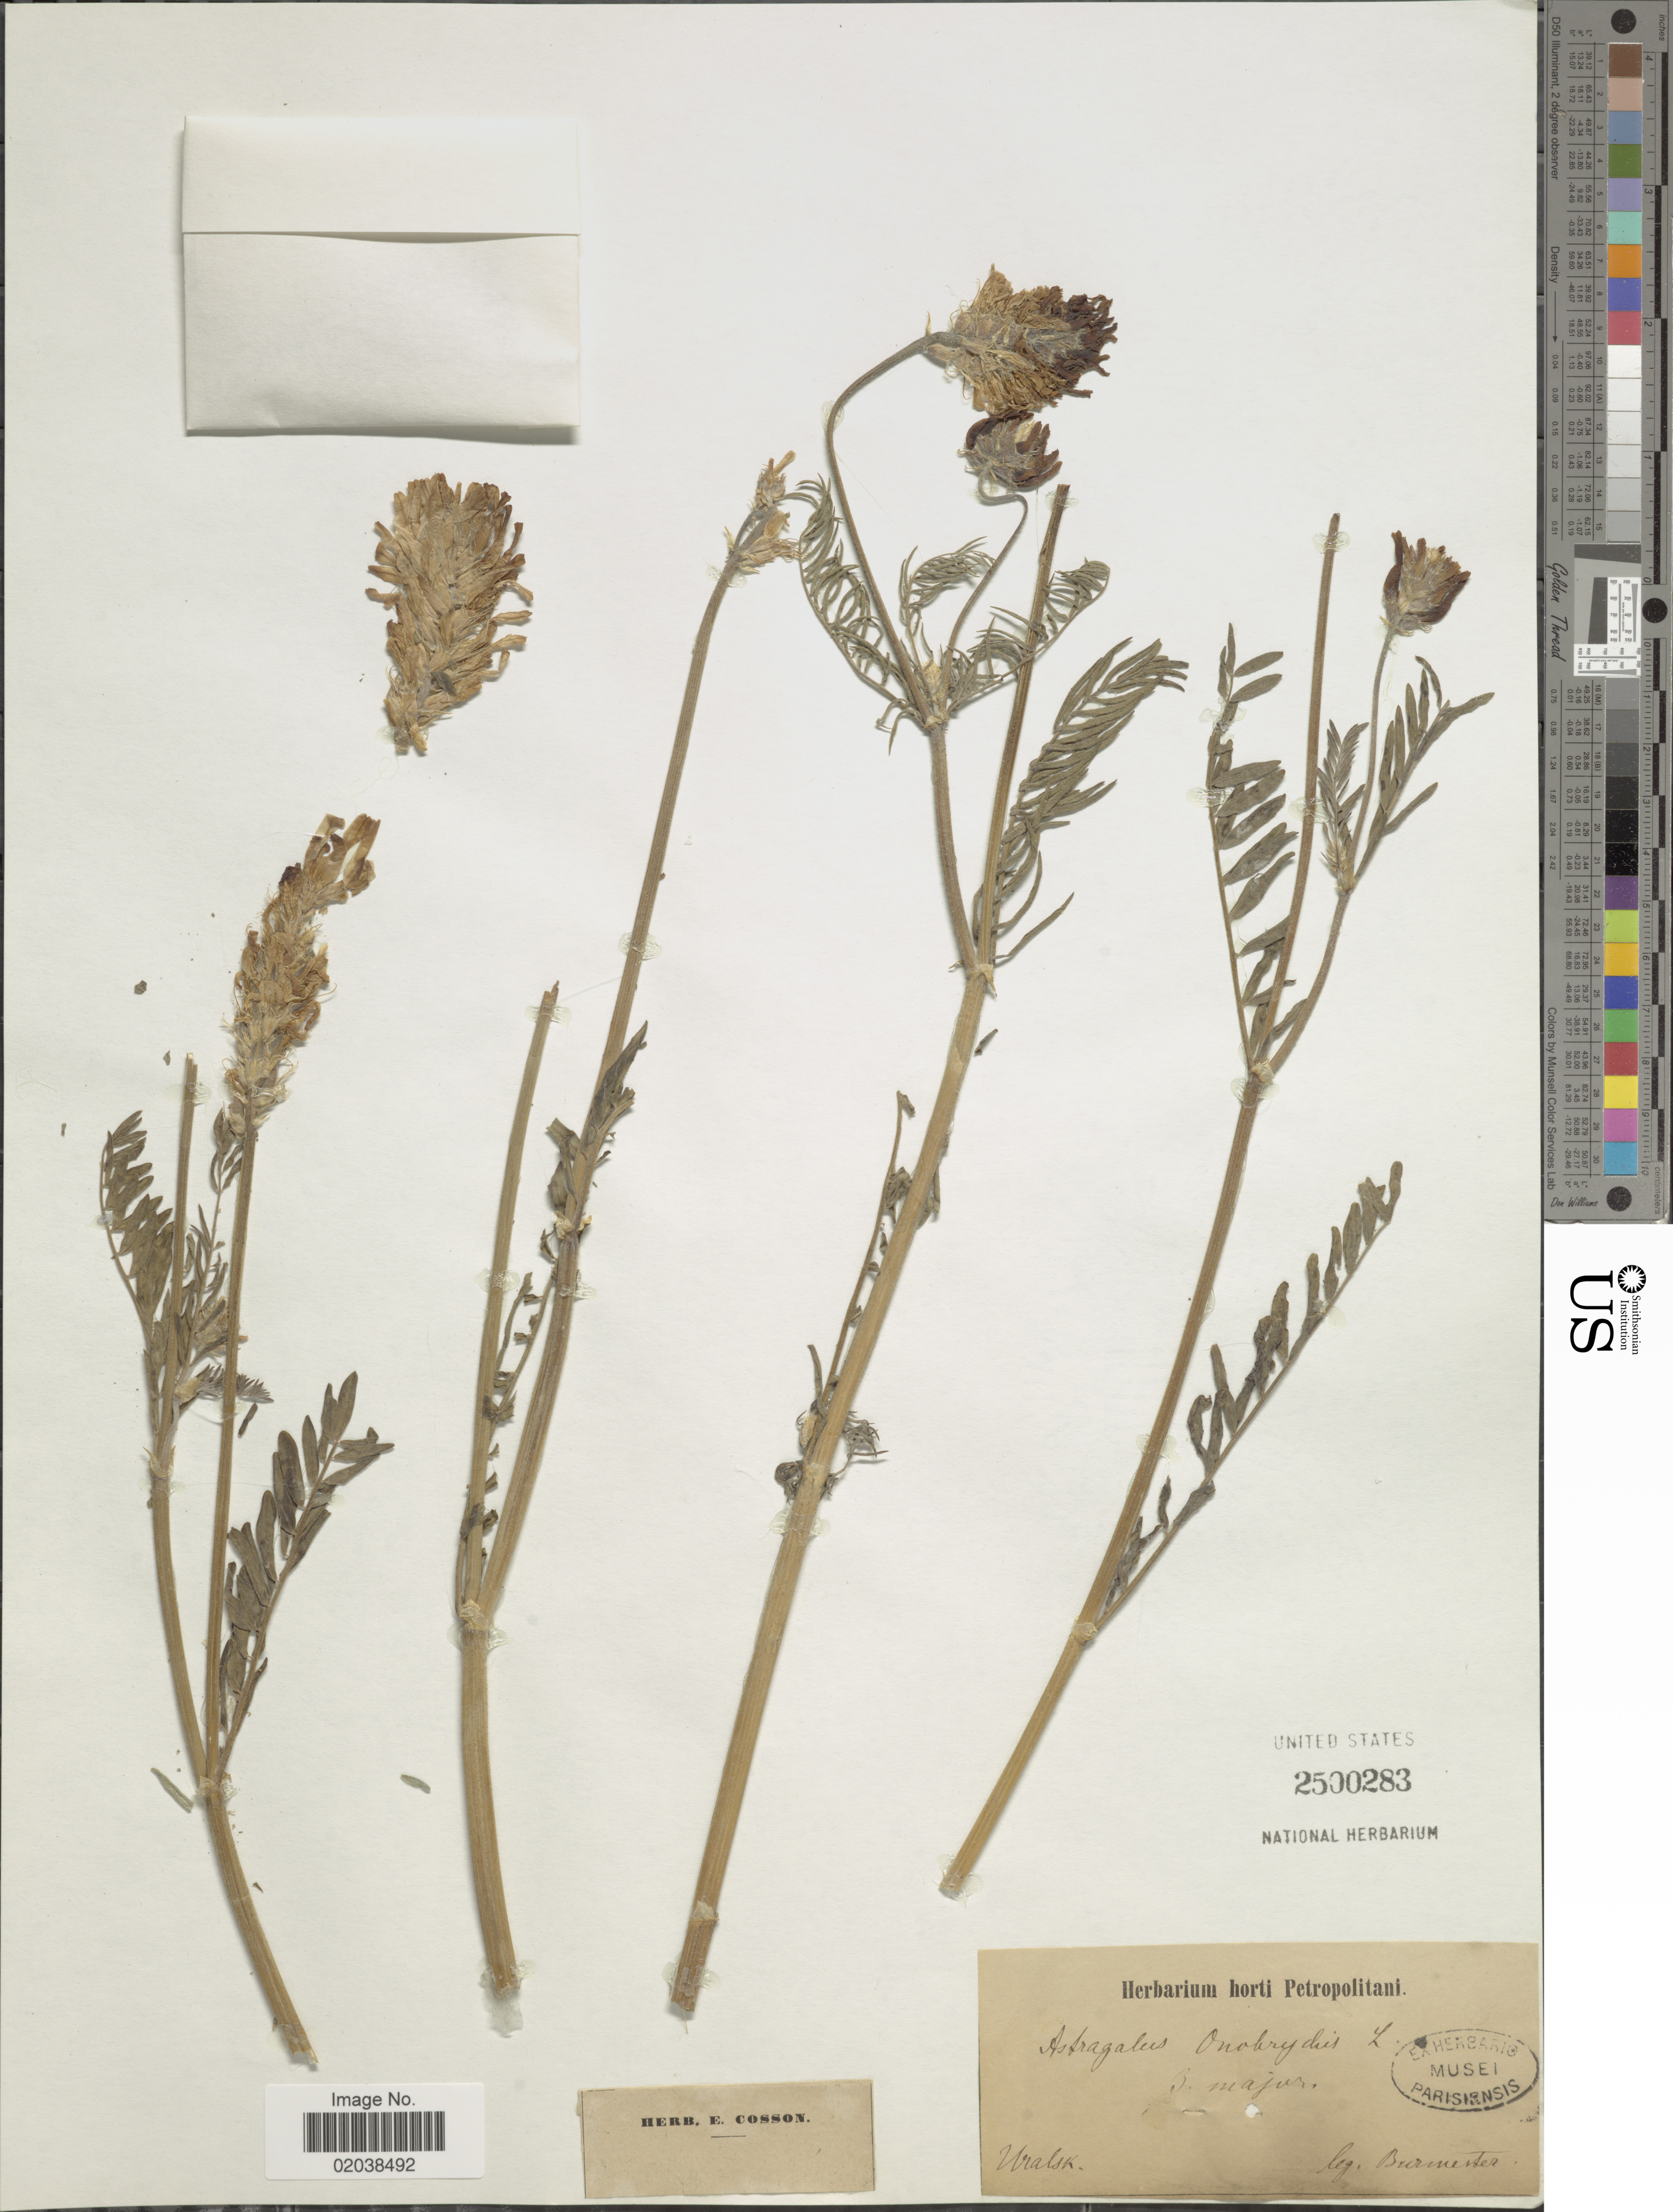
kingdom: Plantae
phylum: Tracheophyta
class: Magnoliopsida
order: Fabales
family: Fabaceae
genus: Astragalus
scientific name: Astragalus onobrychis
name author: L.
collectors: Burmester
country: Russian Federation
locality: Uralsk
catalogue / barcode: US 2500283